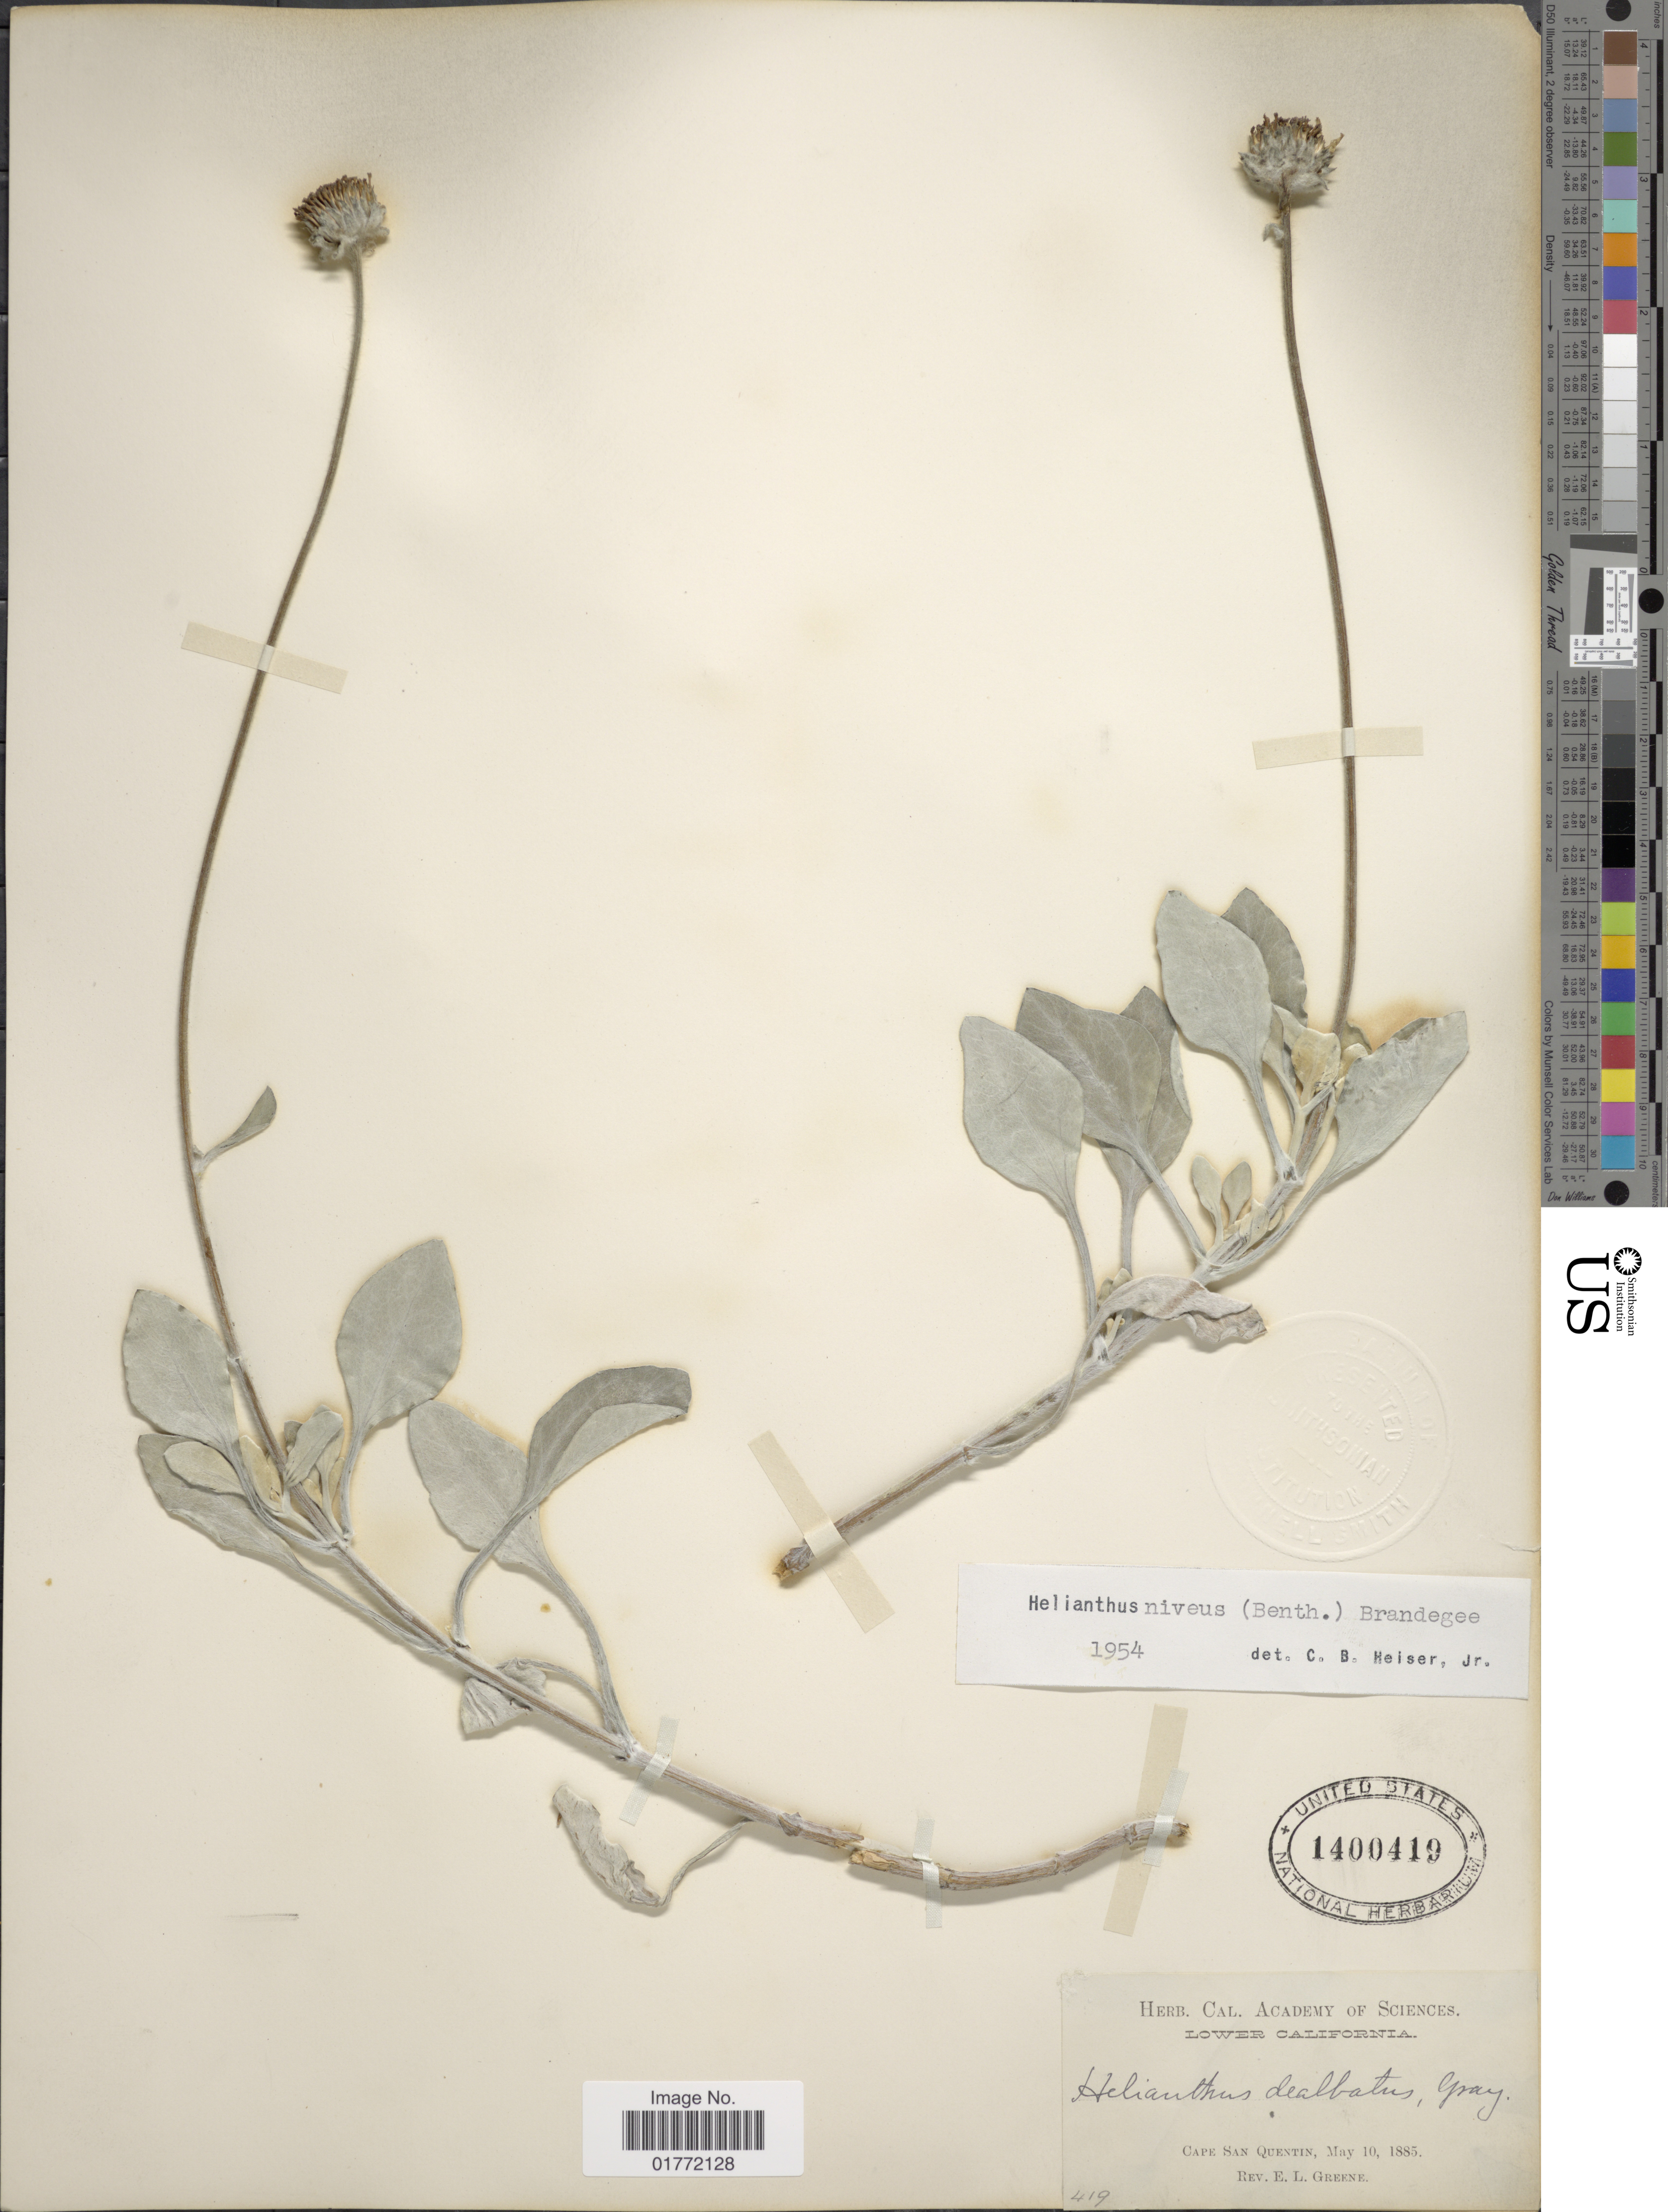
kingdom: Plantae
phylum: Tracheophyta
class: Magnoliopsida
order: Asterales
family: Asteraceae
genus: Helianthus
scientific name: Helianthus niveus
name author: (Benth.) Brandegee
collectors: E. L. Greene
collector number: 419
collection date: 1885-05-10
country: Mexico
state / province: Baja California Norte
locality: Lower Calfironia, Cape San Quentin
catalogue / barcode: US 1400419